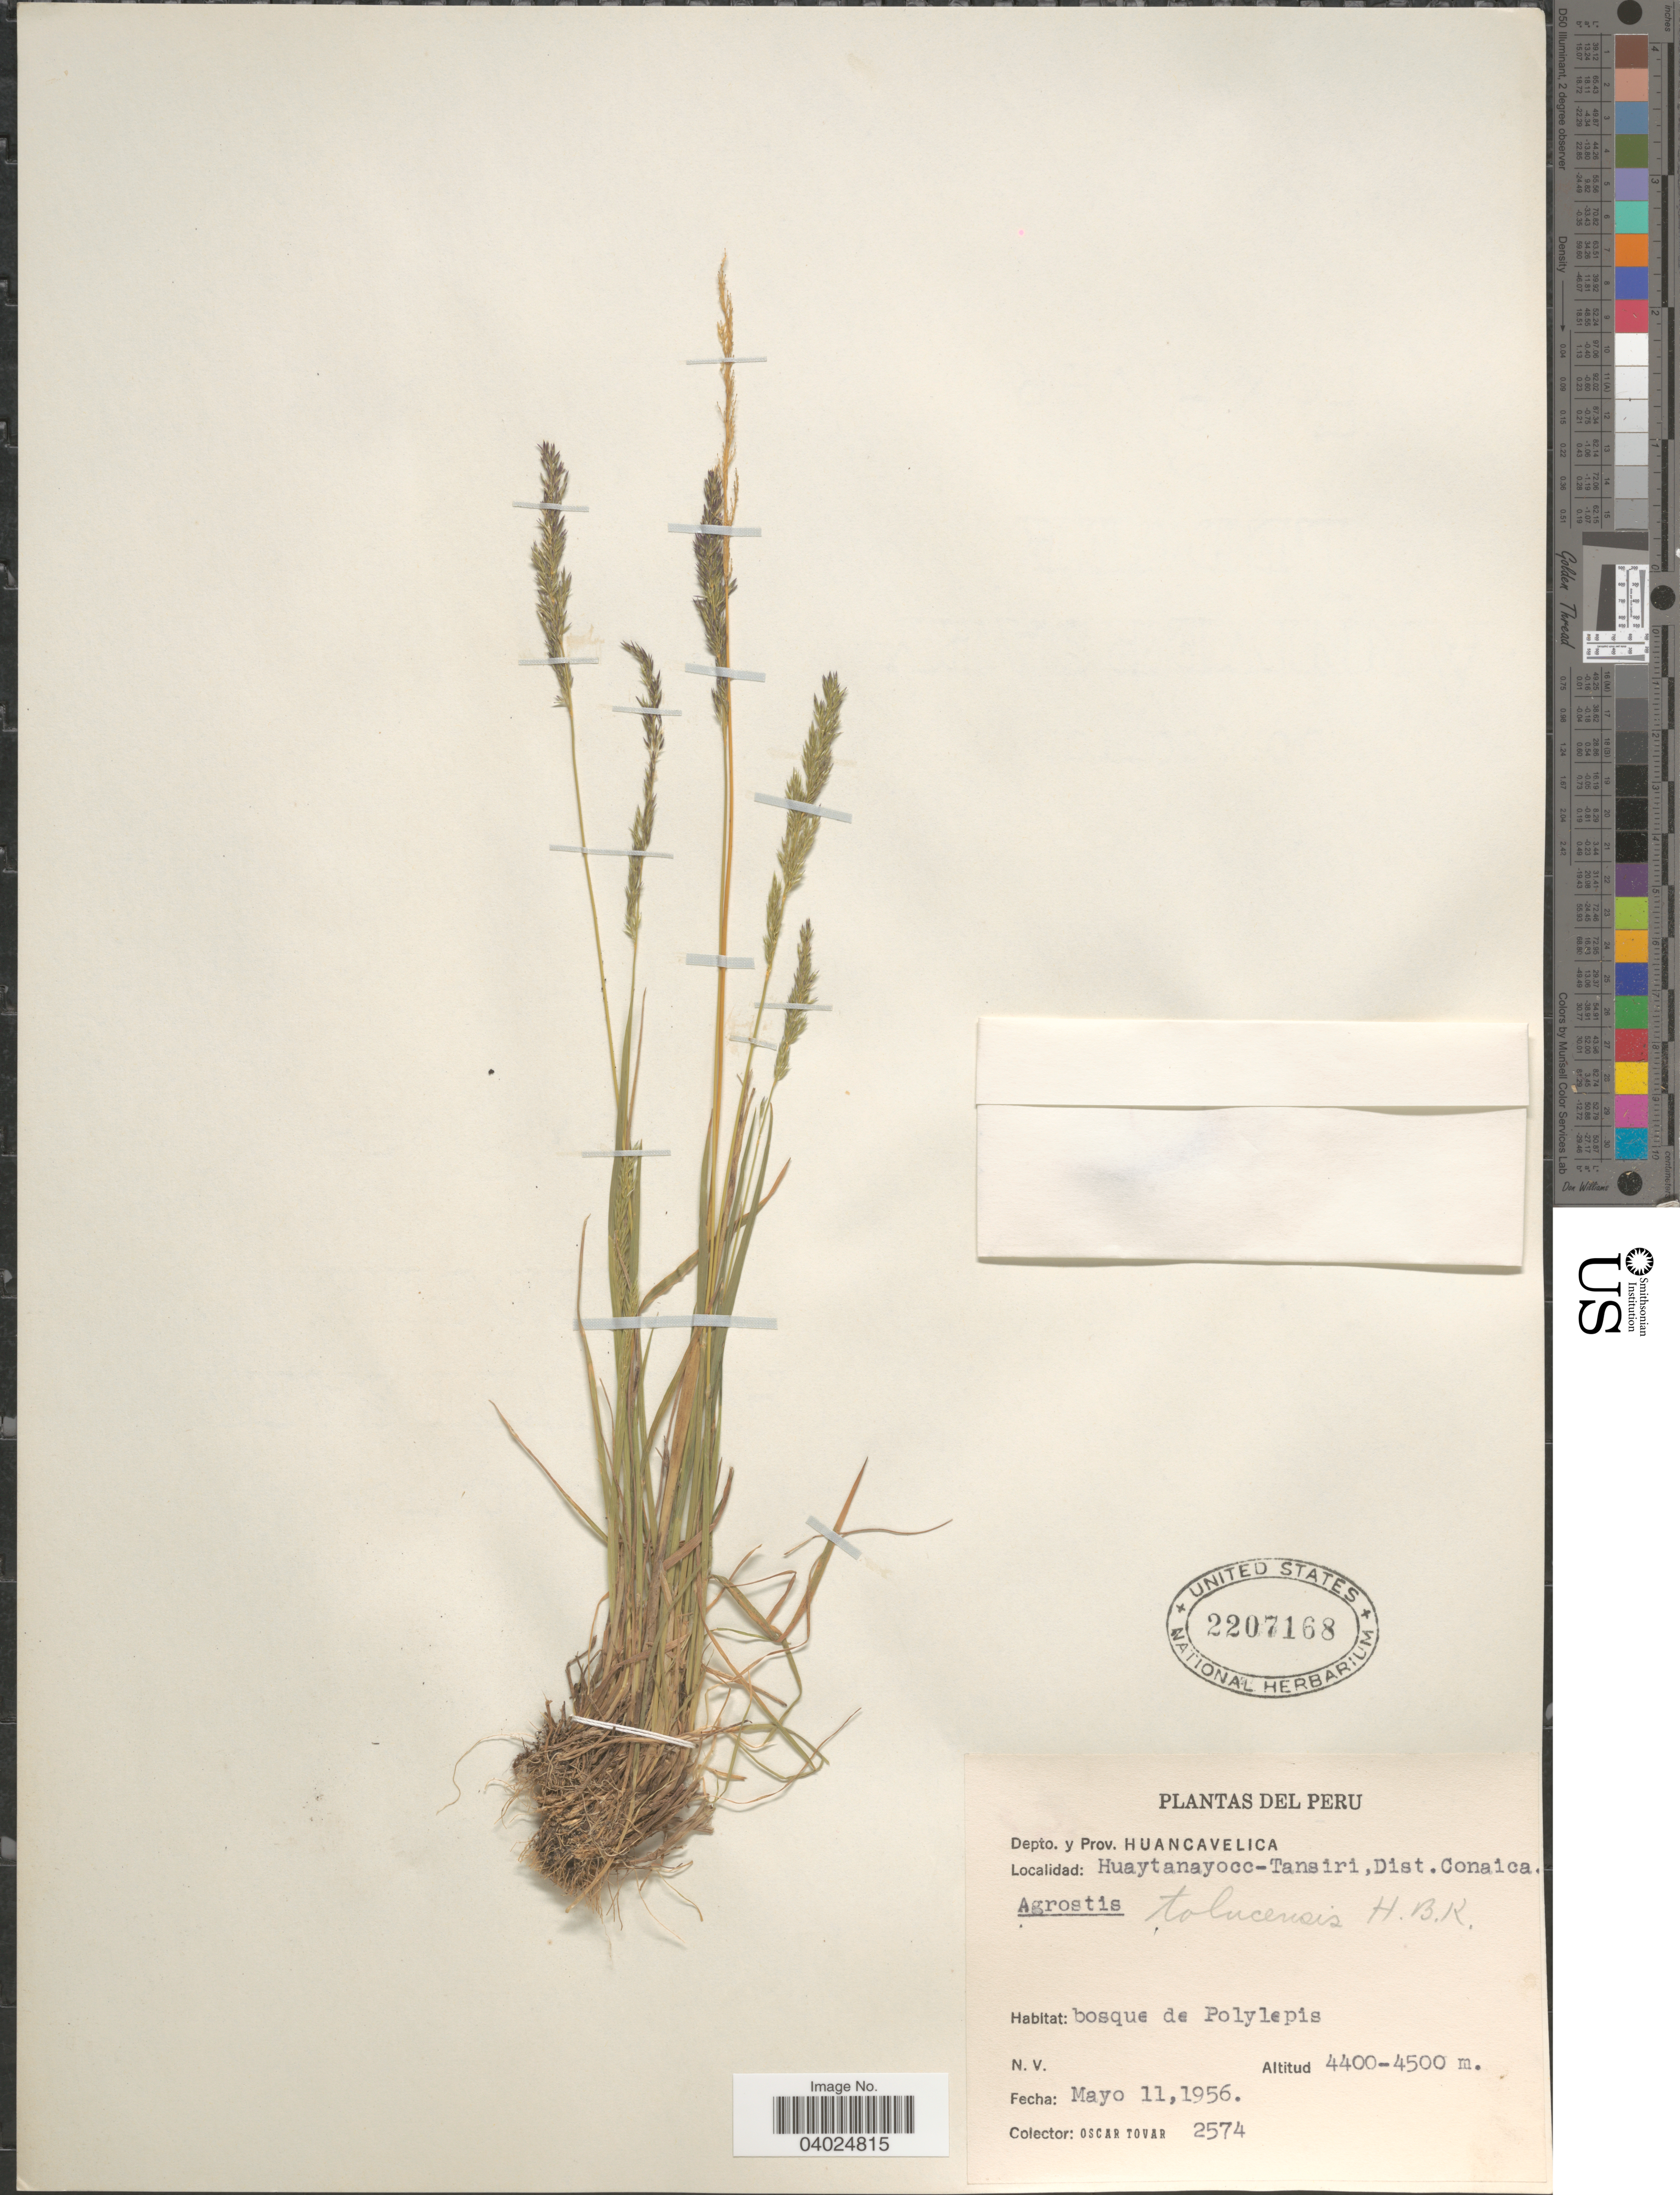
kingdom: Plantae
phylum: Tracheophyta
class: Liliopsida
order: Poales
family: Poaceae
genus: Agrostis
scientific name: Agrostis tolucensis Kunth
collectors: Ó. Tovar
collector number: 2574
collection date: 1956-05-11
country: Peru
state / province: Huancavelica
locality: Depto. y Prov. Huancavelica. Huaytanayocc-Tansiri, Dist. Conaica.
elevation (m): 4400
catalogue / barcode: US 2207168